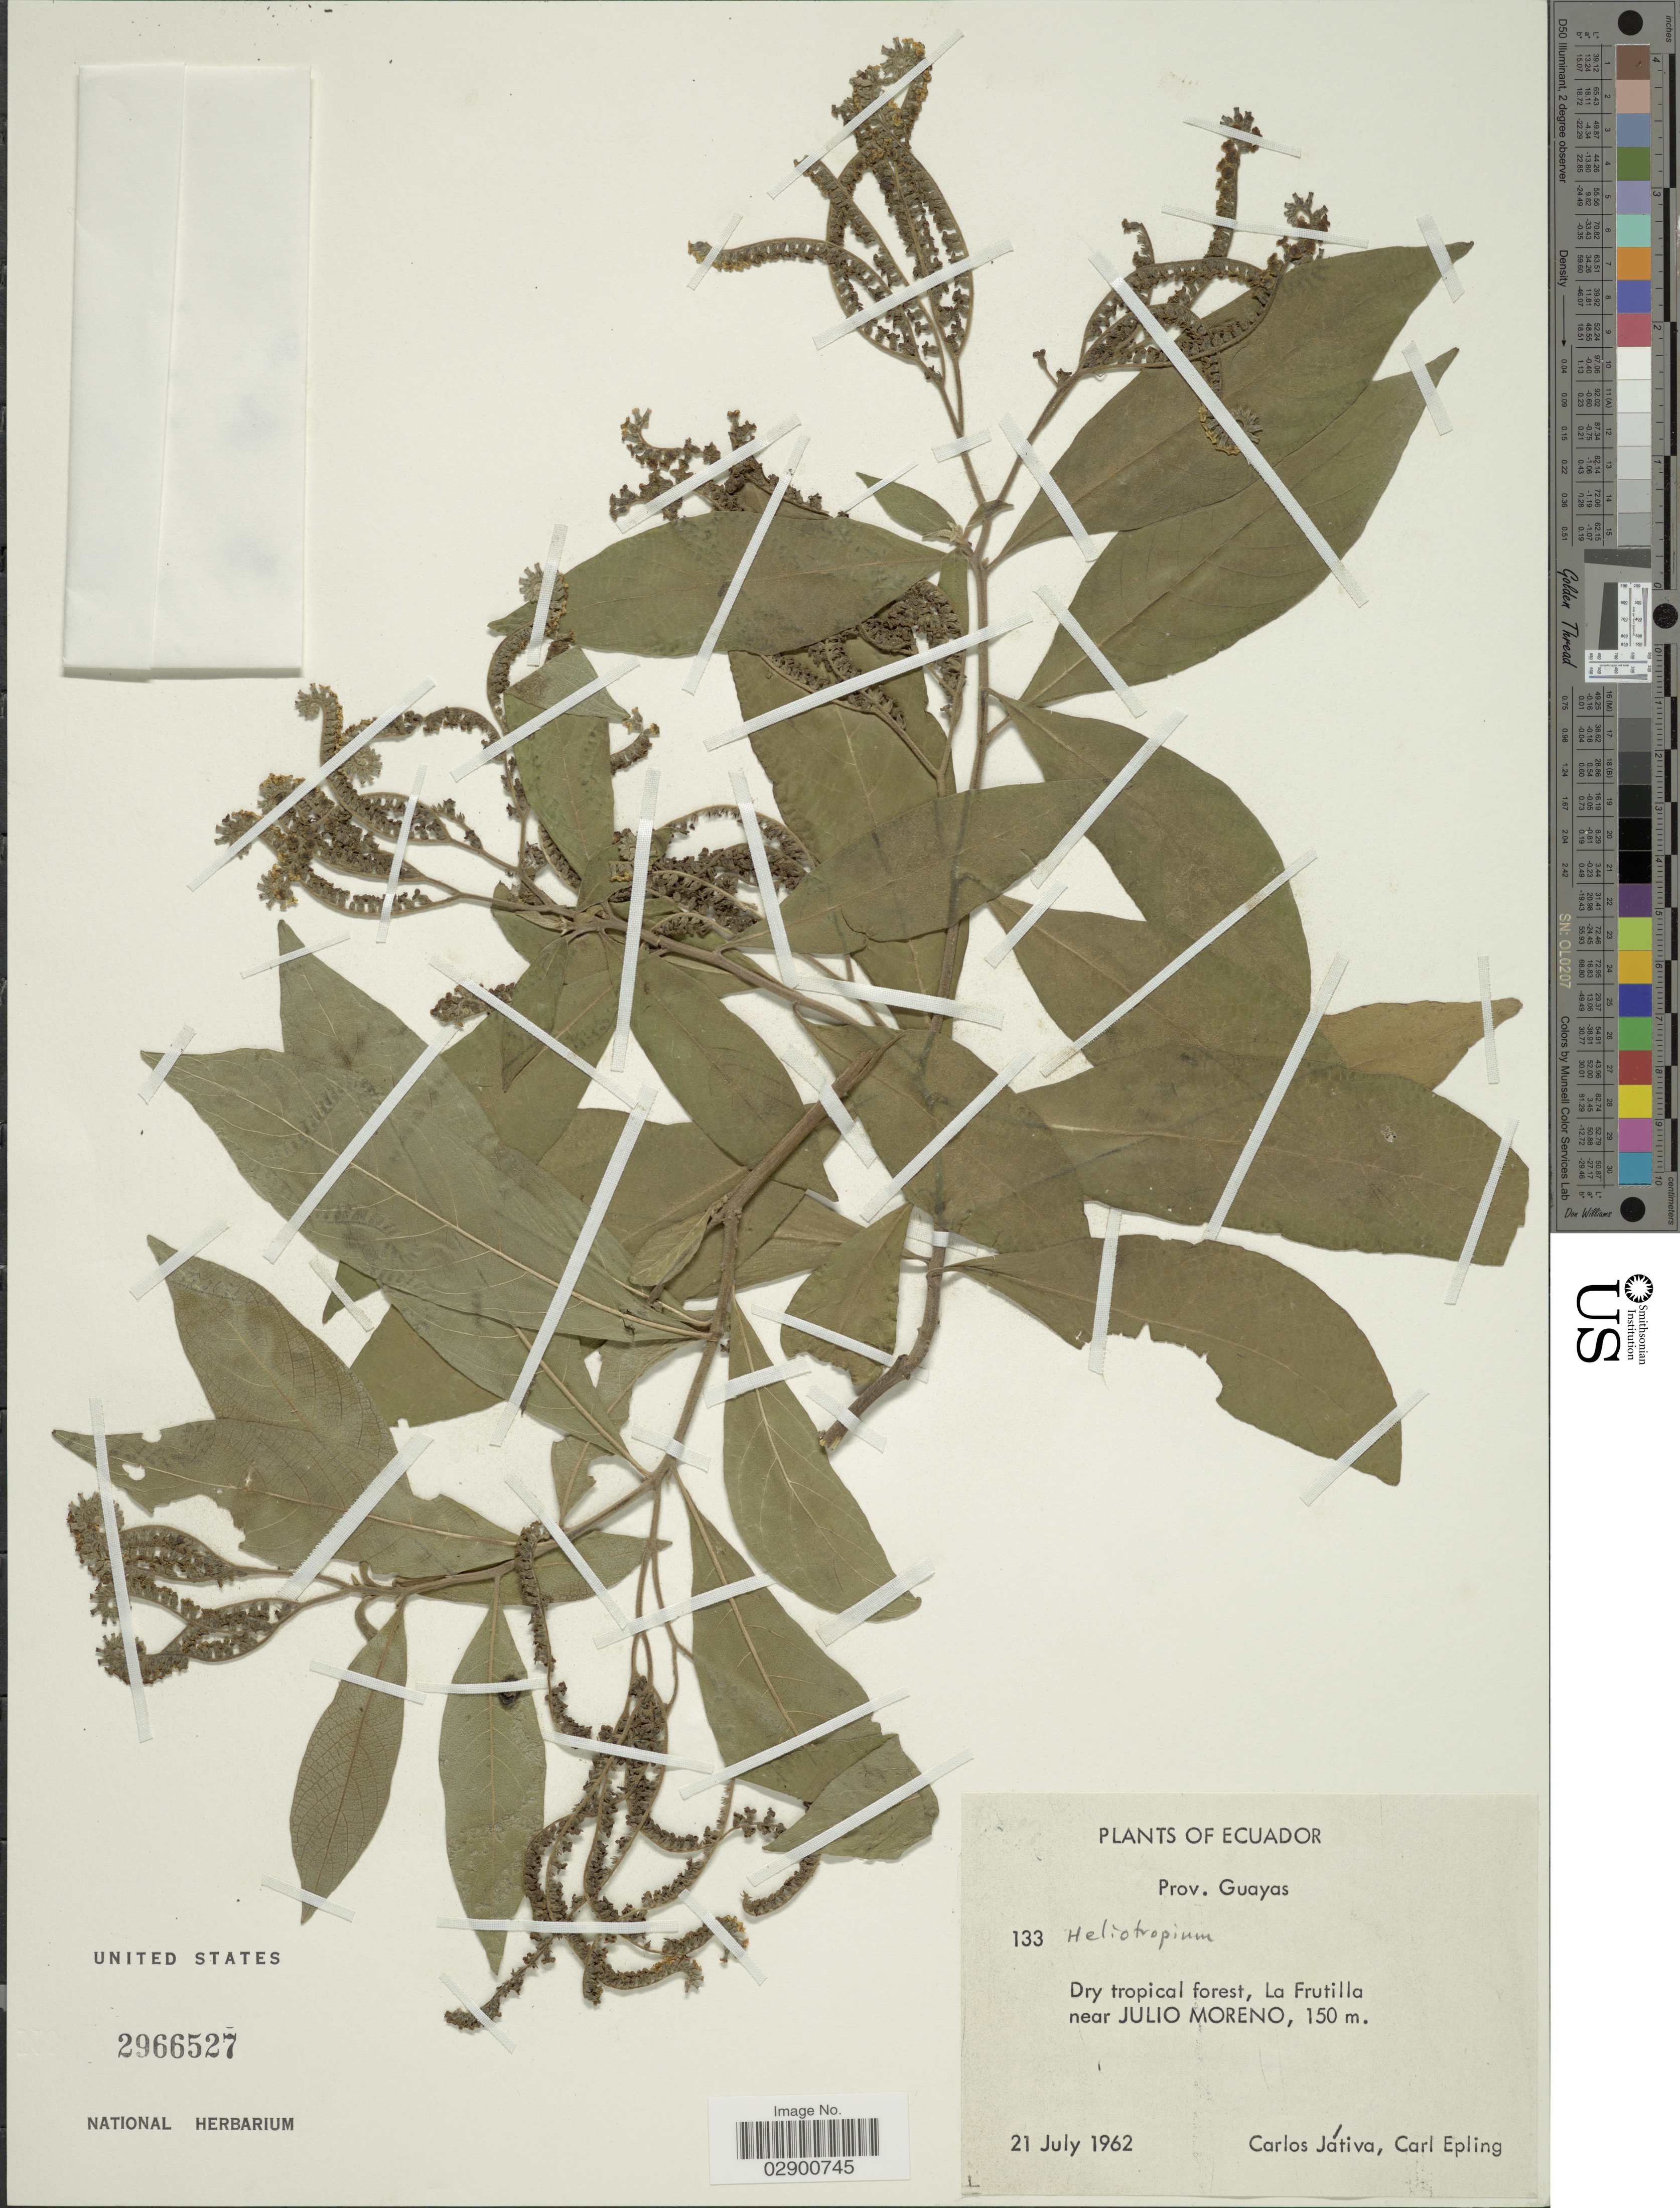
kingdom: Plantae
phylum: Tracheophyta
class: Magnoliopsida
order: Boraginales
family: Heliotropiaceae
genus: Heliotropium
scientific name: Heliotropium sp.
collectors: C. D. Játiva & C. C. Epling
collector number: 133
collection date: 1962-07-21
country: Ecuador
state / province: Guayas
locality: Prov. Guayas. Dry tropical forest, La Frutilla near Julio Moreno.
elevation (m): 150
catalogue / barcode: US 2966527